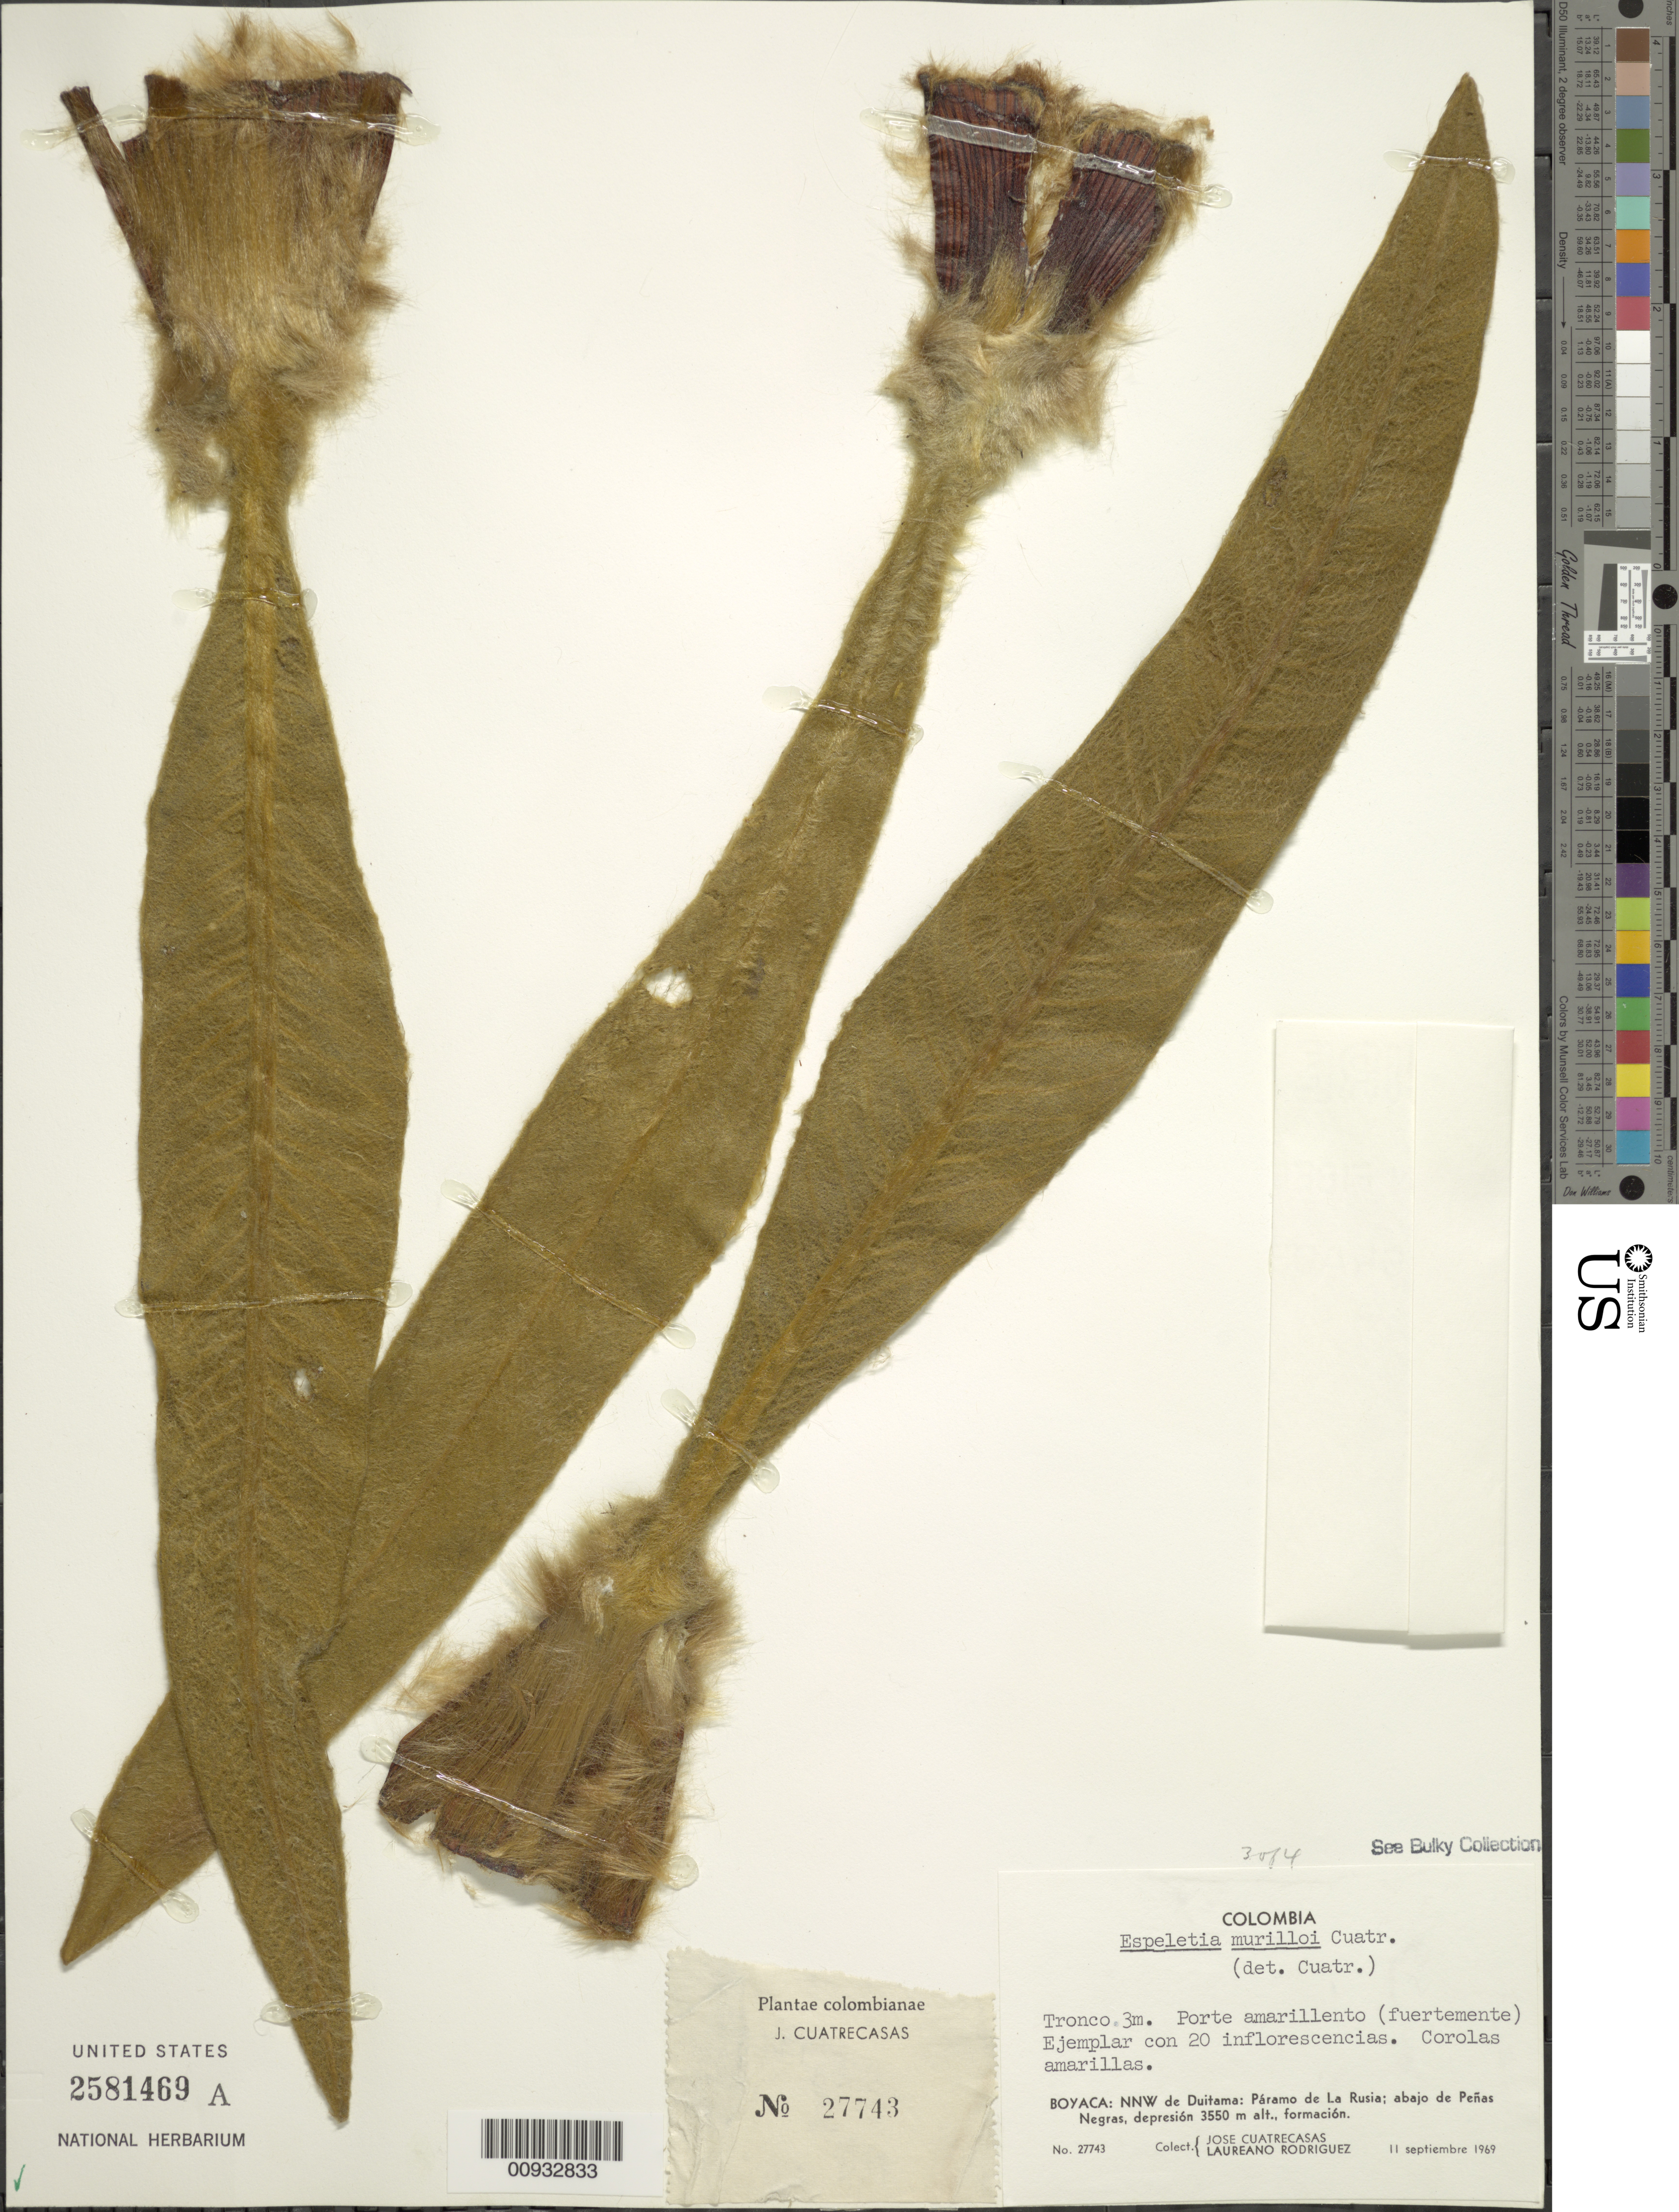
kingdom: Plantae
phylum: Tracheophyta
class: Magnoliopsida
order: Asterales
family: Asteraceae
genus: Espeletia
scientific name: Espeletia murilloi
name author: Cuatrec.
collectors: J. Cuatrecasas & L. Rodriguez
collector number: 27743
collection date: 1969-09-11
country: Colombia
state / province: Boyacá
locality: NNW de Duitama, Paramo de La Rusia, abajo de Penas Negras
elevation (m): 3550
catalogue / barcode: US 2581469A